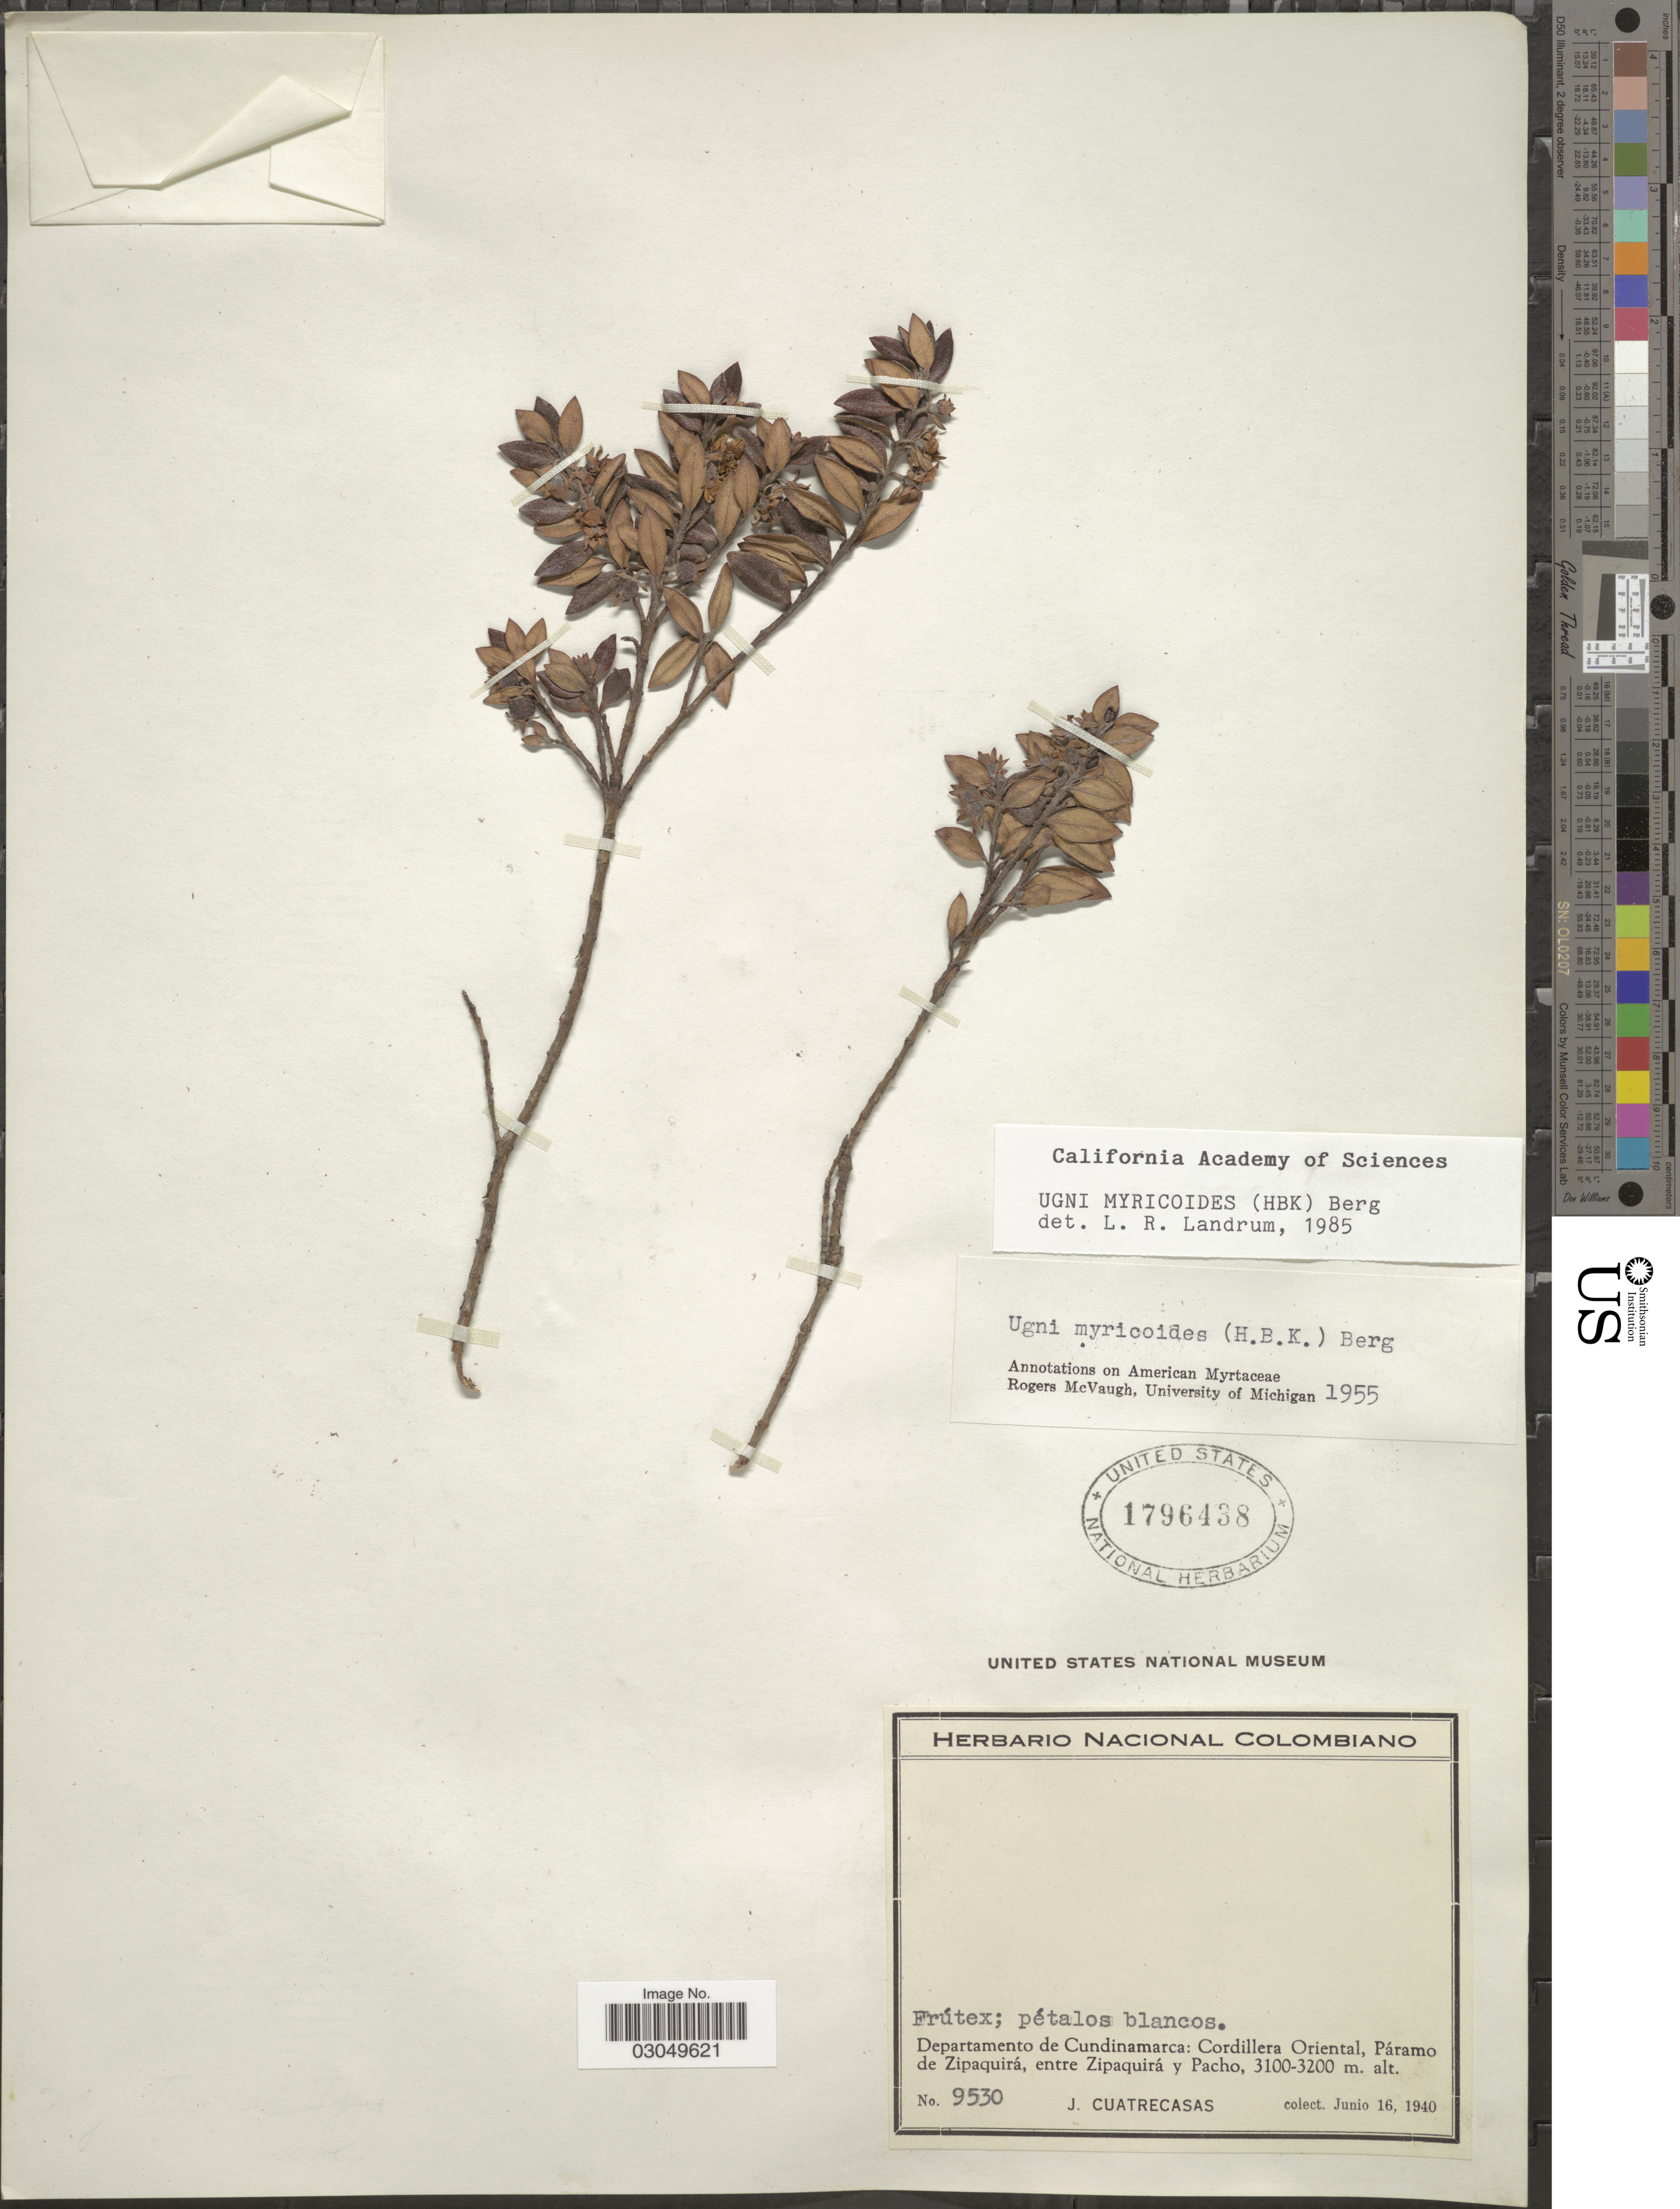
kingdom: Plantae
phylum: Tracheophyta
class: Magnoliopsida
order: Myrtales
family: Myrtaceae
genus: Ugni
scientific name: Ugni myricoides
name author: (Kunth) O. Berg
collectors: J. Cuatrecasas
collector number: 9530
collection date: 1940-06-16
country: Colombia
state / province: Cundinamarca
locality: Departamento de Cundinamarca: Cordillera Oriental, Páramo de Zipaquirá, entre Zipaquirá y Pacho.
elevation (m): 3100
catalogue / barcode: US 1796438